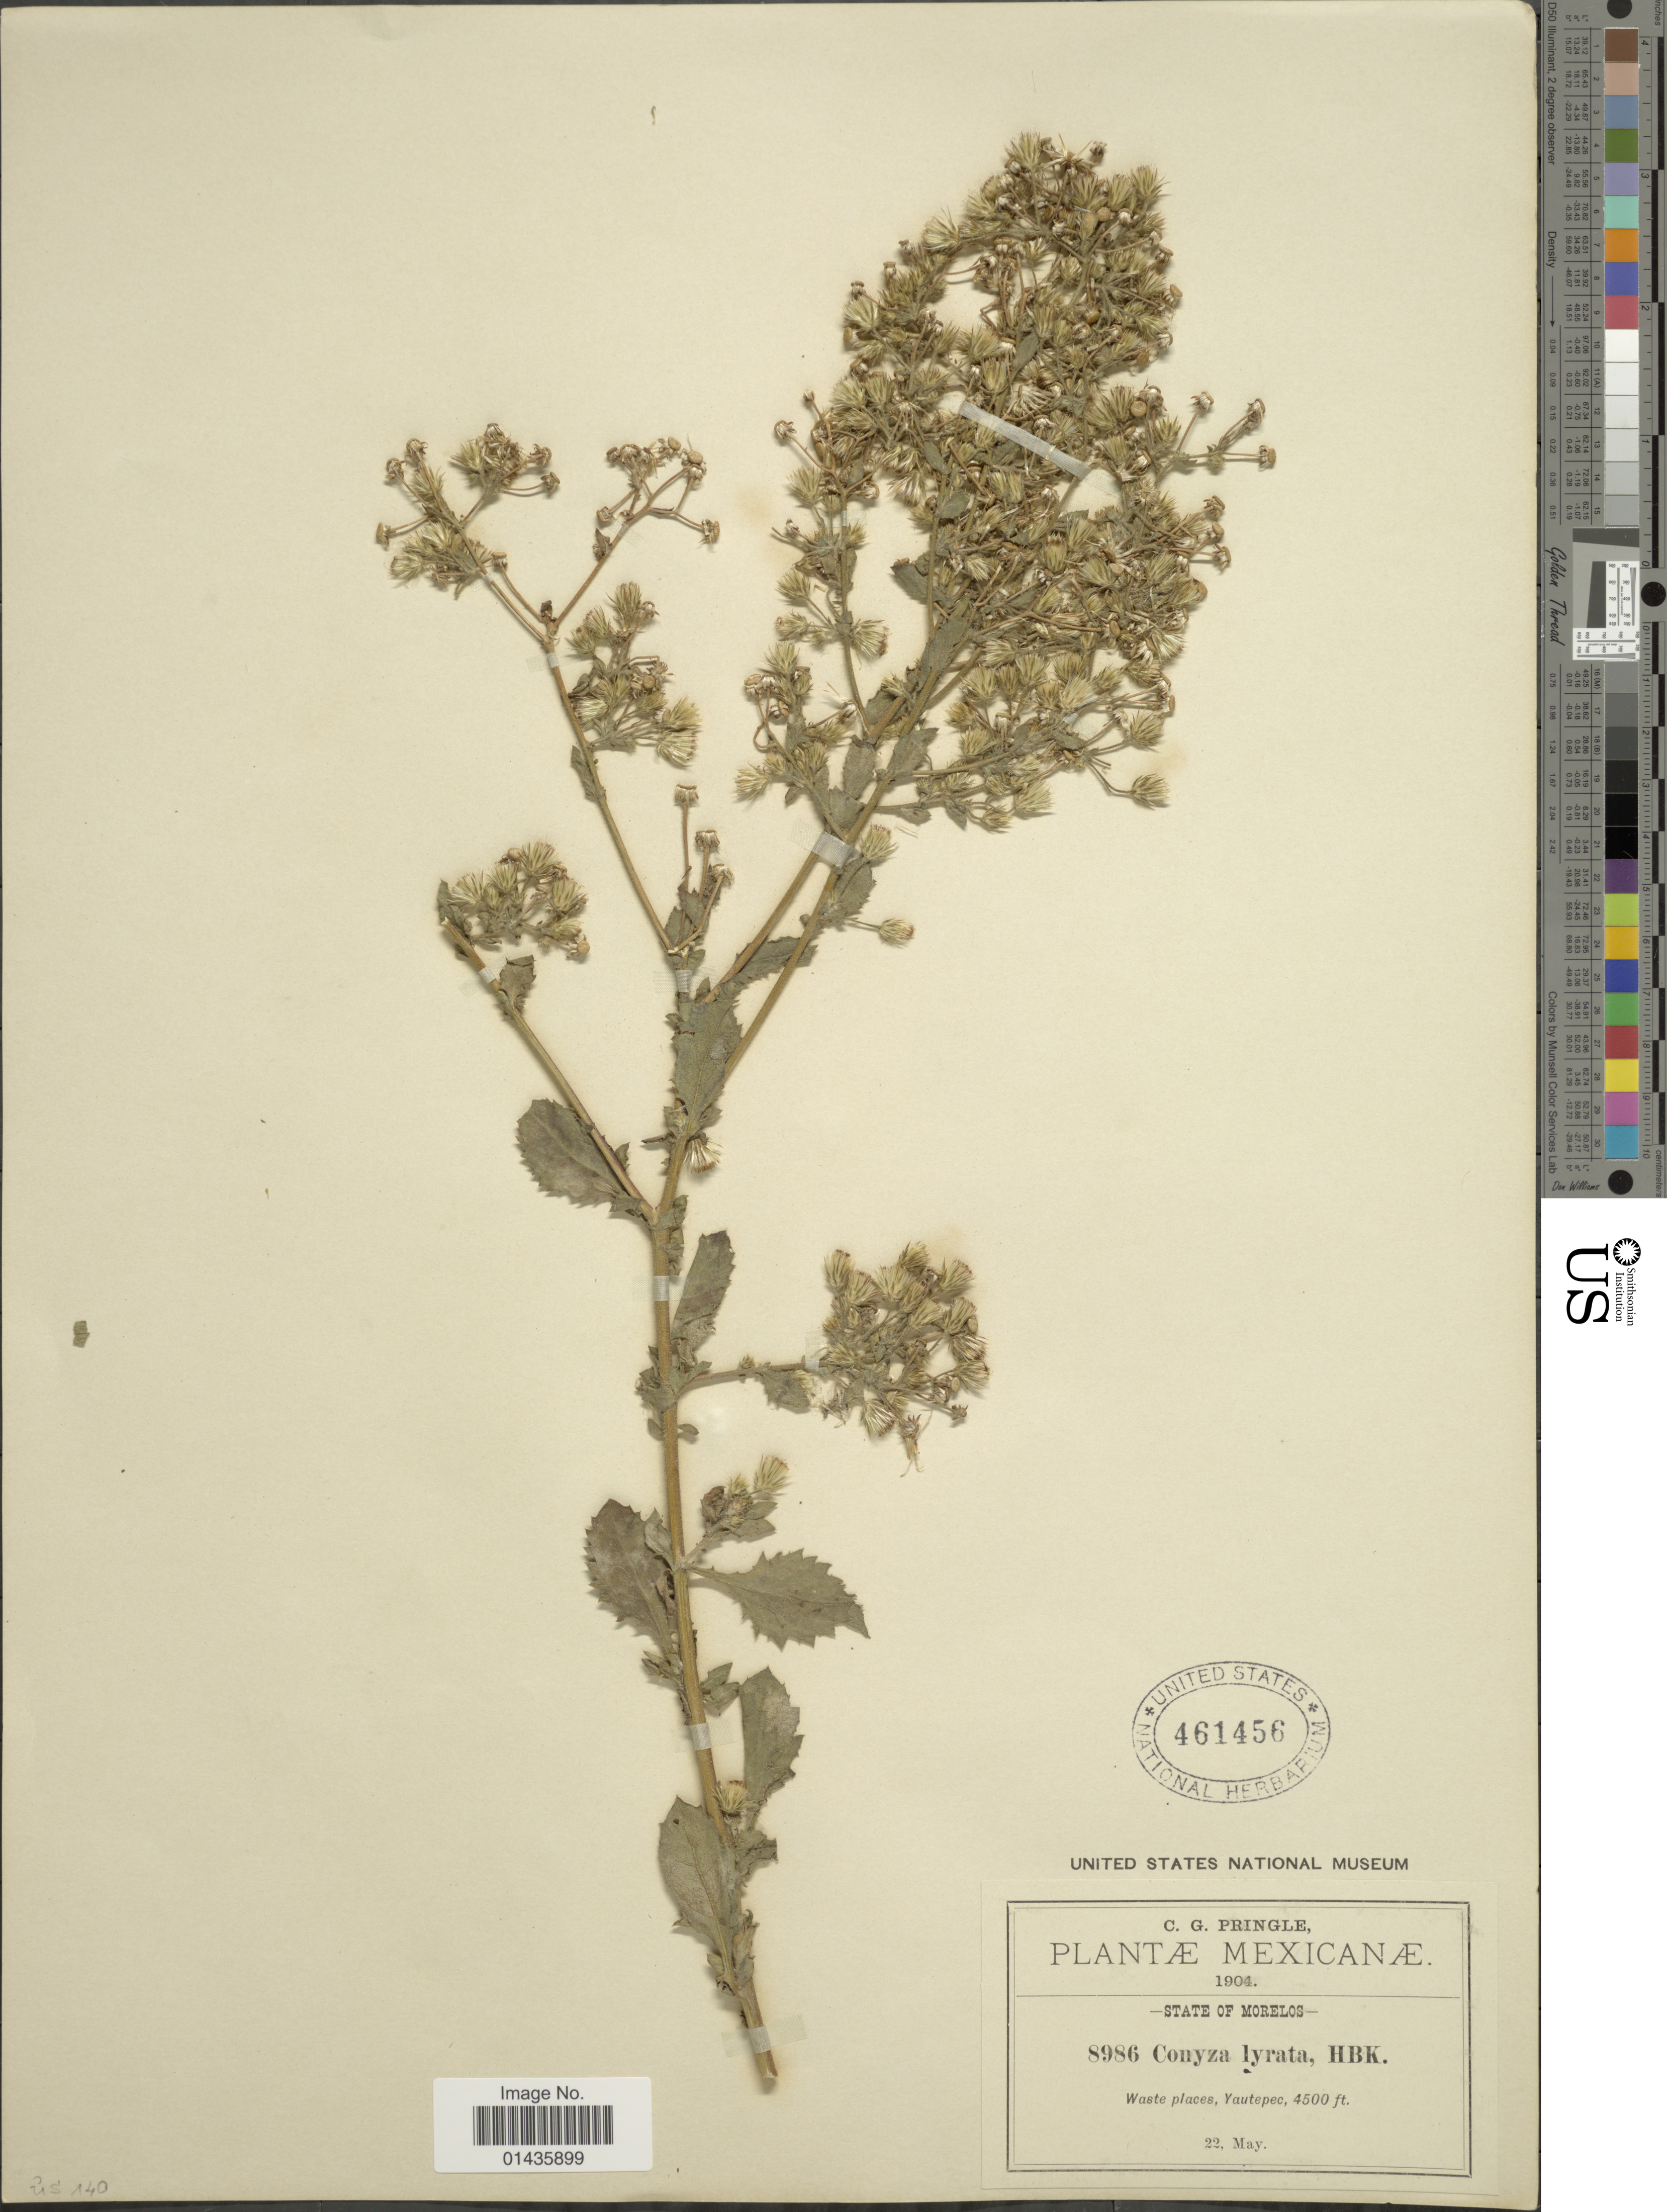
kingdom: Plantae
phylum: Tracheophyta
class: Magnoliopsida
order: Asterales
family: Asteraceae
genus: Pseudoconyza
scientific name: Pseudoconyza lyrata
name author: (Kunth) Cuatrec.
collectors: C. G. Pringle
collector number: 8986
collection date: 1904-05-22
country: Mexico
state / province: Morelos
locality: Yautepec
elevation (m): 1372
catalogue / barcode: US 461456